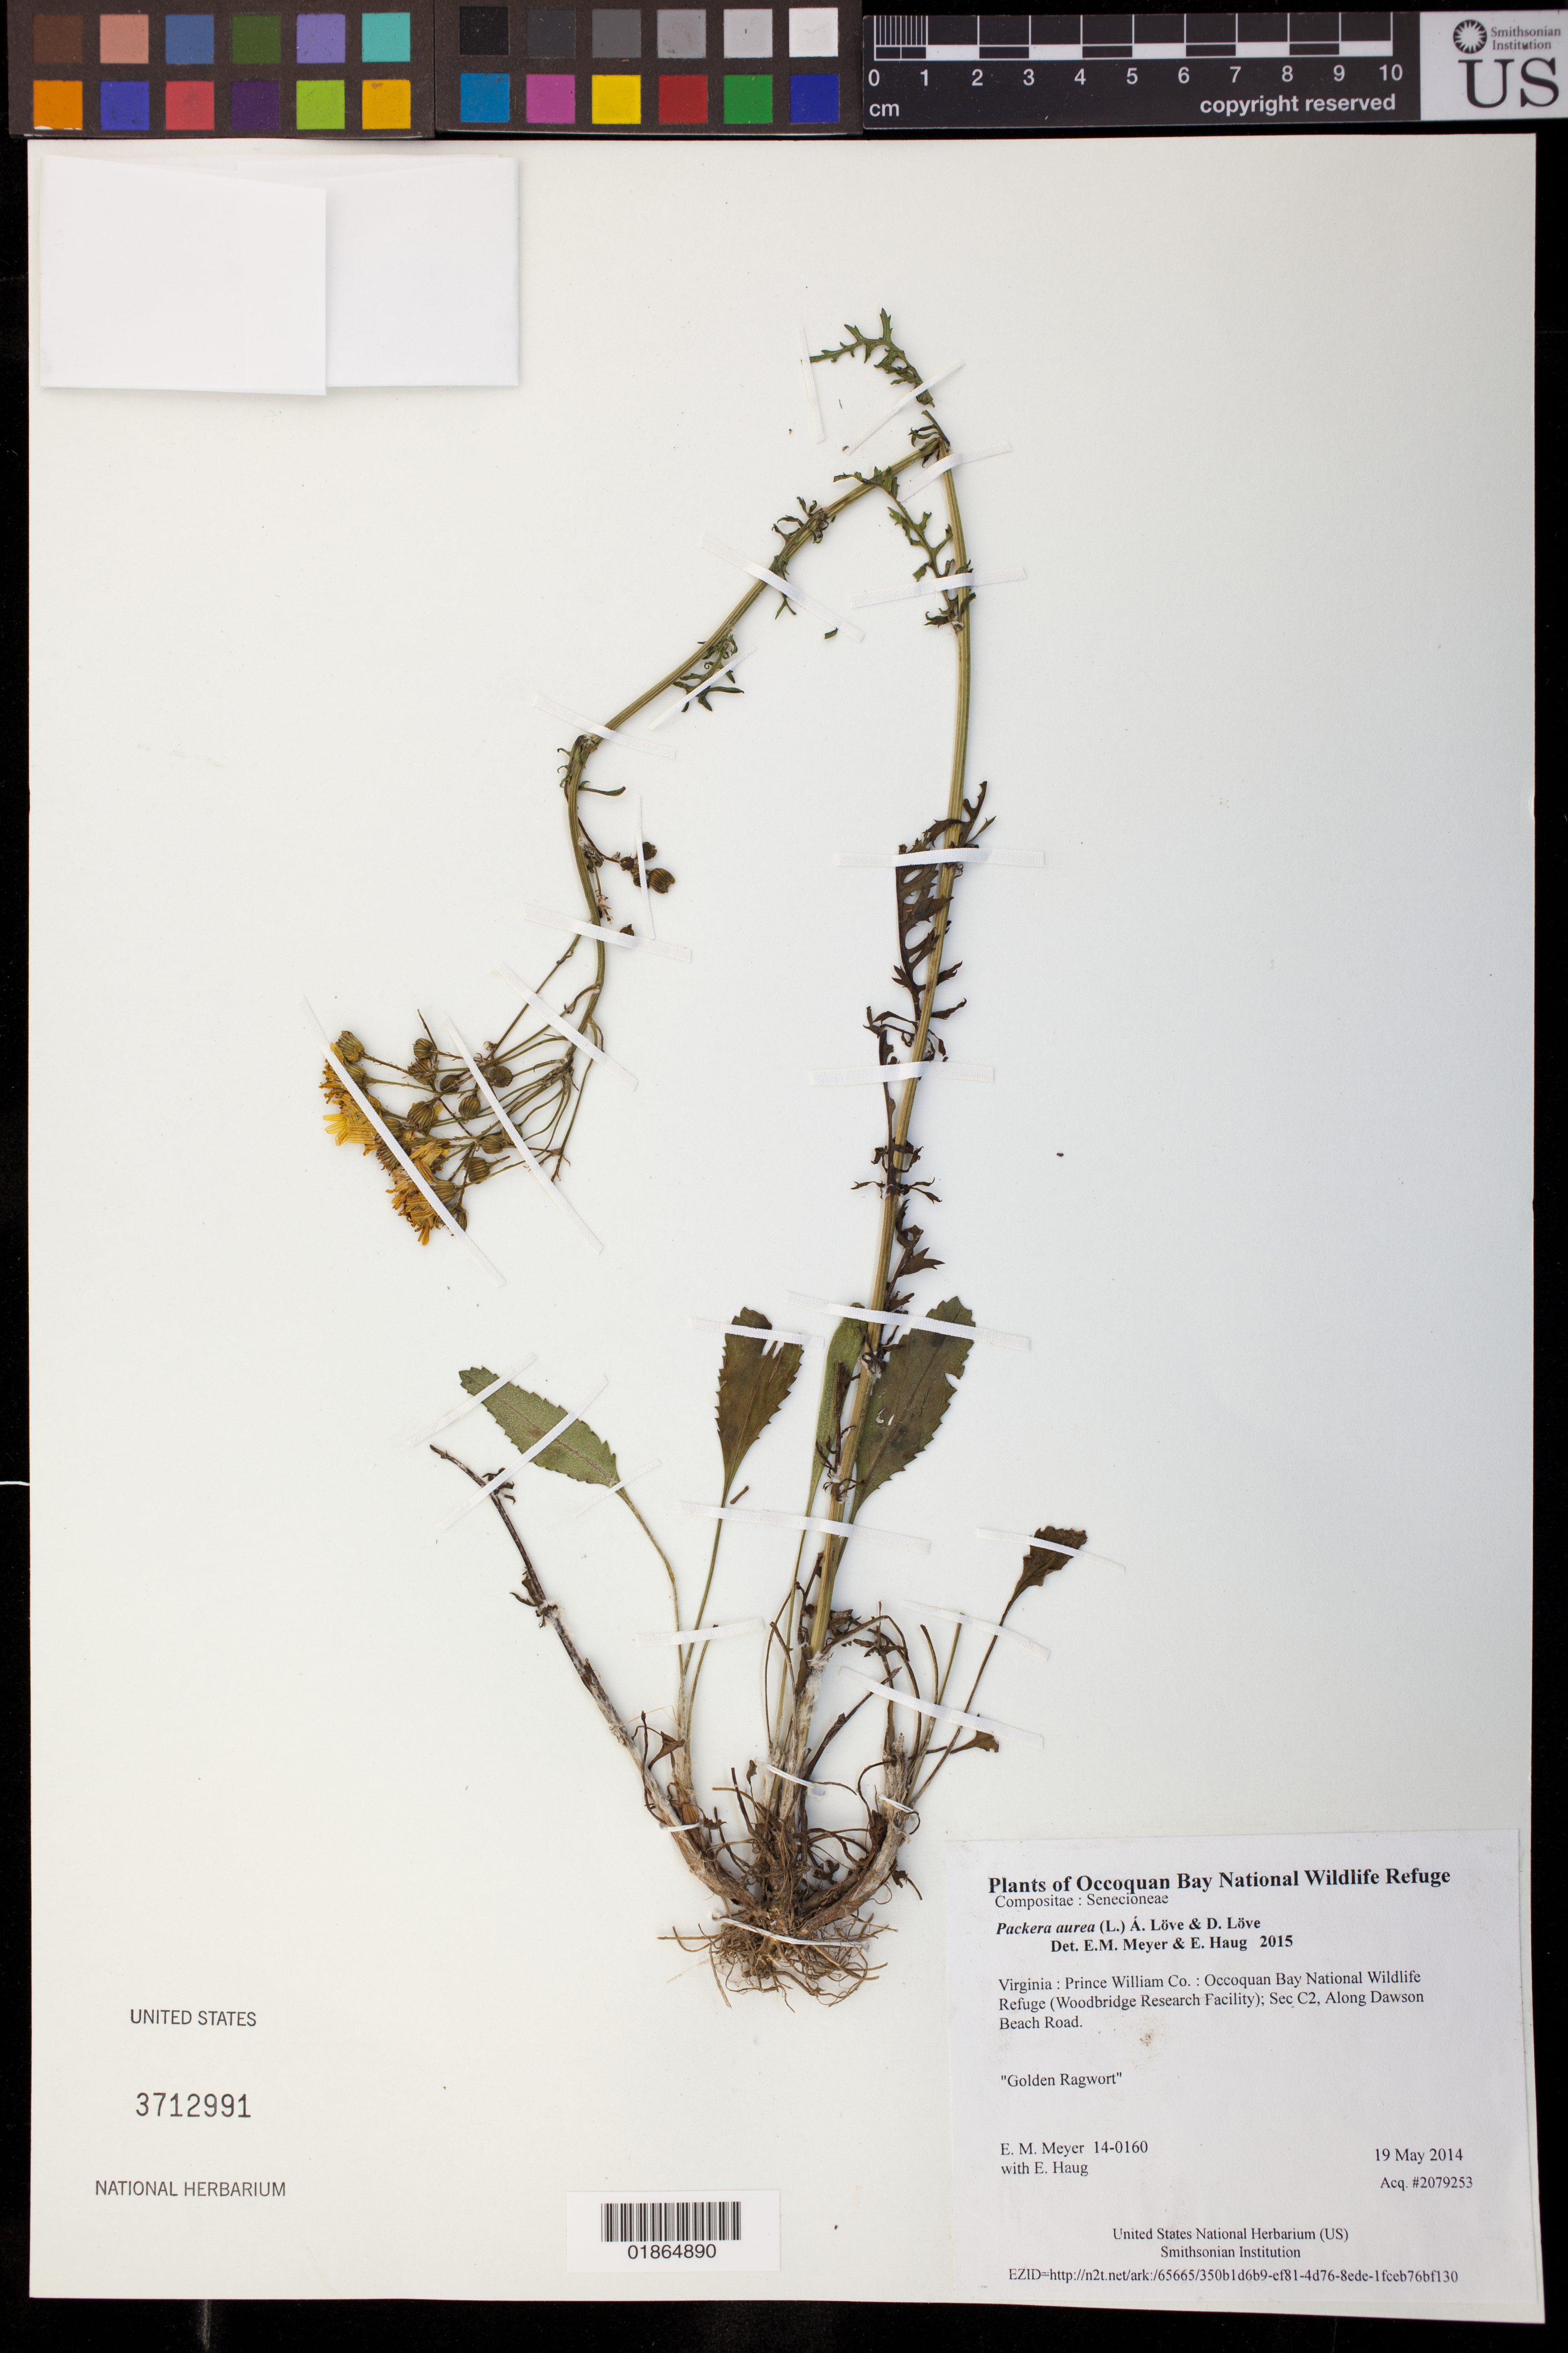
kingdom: Plantae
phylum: Tracheophyta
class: Magnoliopsida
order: Asterales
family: Asteraceae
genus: Packera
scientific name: Packera aurea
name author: (L.) Á. Löve & D. Löve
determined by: Meyer, E. M.; Haug, E.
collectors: E. M. Meyer & E. Haug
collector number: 14-0160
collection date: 2014-05-19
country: United States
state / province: Virginia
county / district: Prince William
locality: Occoquan Bay National Wildlife Refuge (Woodbridge Research Facility); Sec C2, Along Dawson Beach Road.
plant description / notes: Golden Ragwort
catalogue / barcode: US 3712991